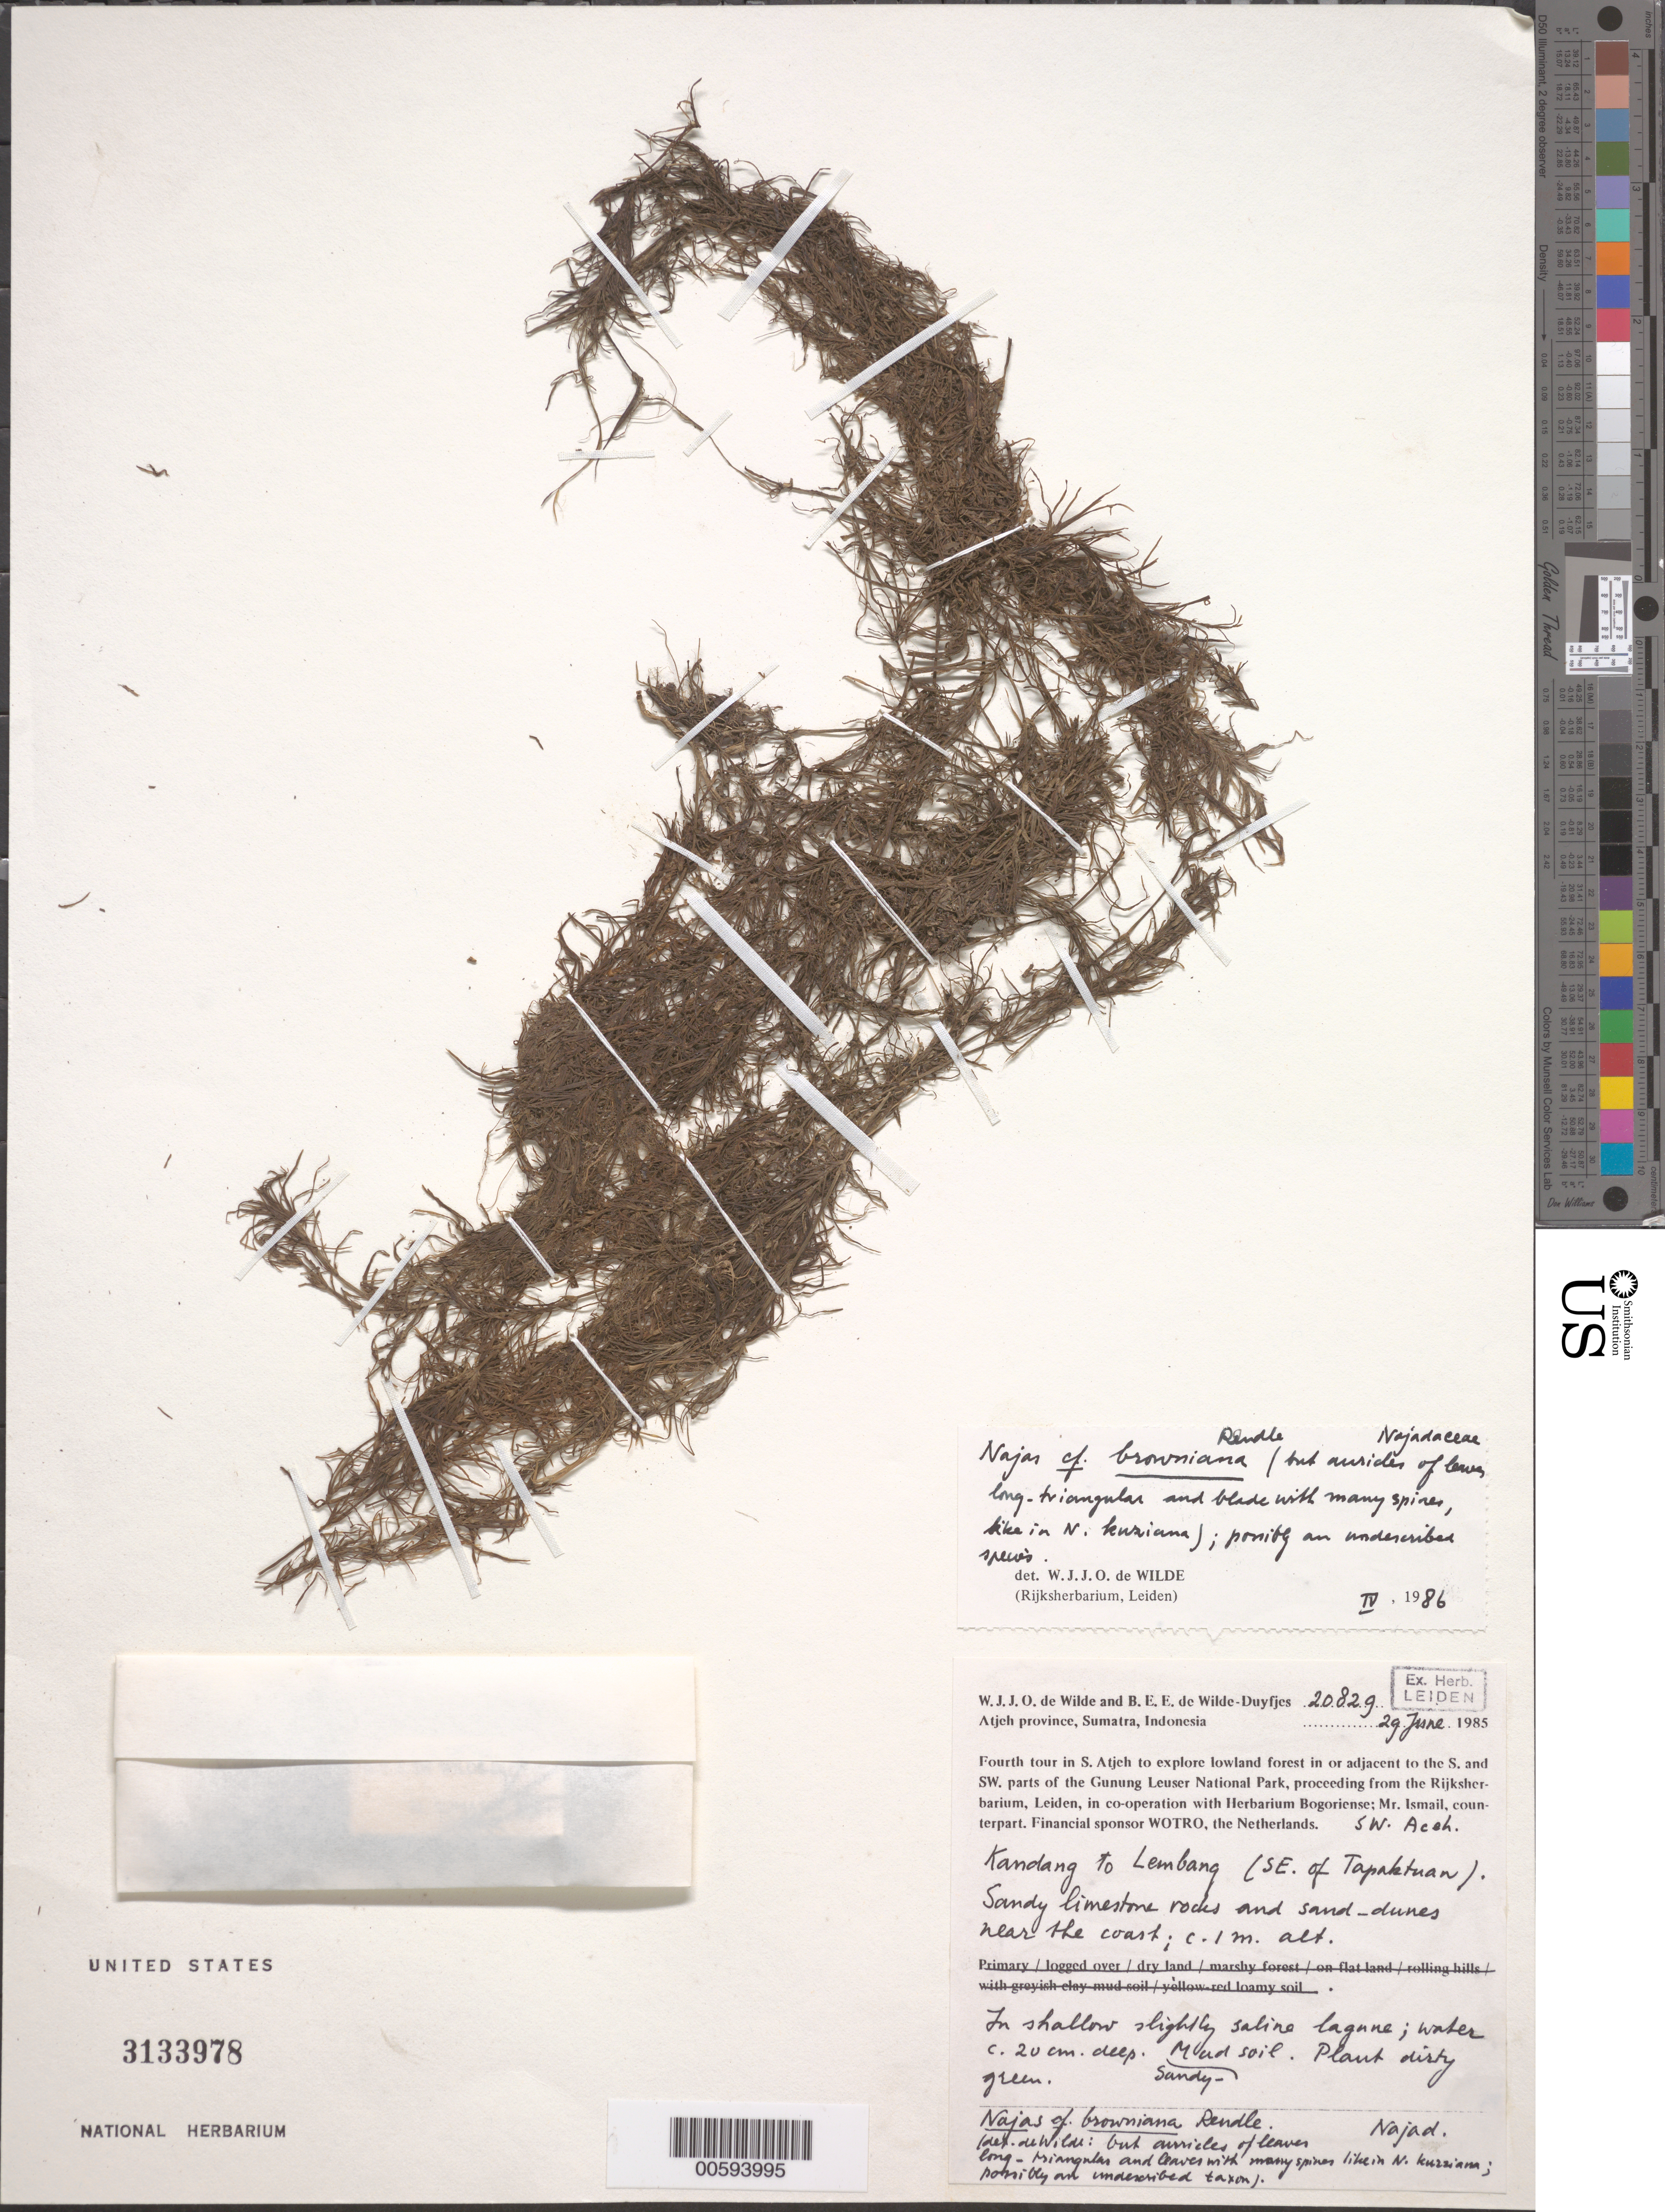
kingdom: Plantae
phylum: Tracheophyta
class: Liliopsida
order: Alismatales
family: Hydrocharitaceae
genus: Najas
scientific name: Najas browniana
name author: Rendle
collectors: W. J. de Wilde & B. E. de Wilde-Duyfjes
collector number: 20829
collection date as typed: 29 Jun 1985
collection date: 1985-06-29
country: Indonesia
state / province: Sumatra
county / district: Aceh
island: Sumatra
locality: Gunung Leuser National Park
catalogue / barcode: US 3133978